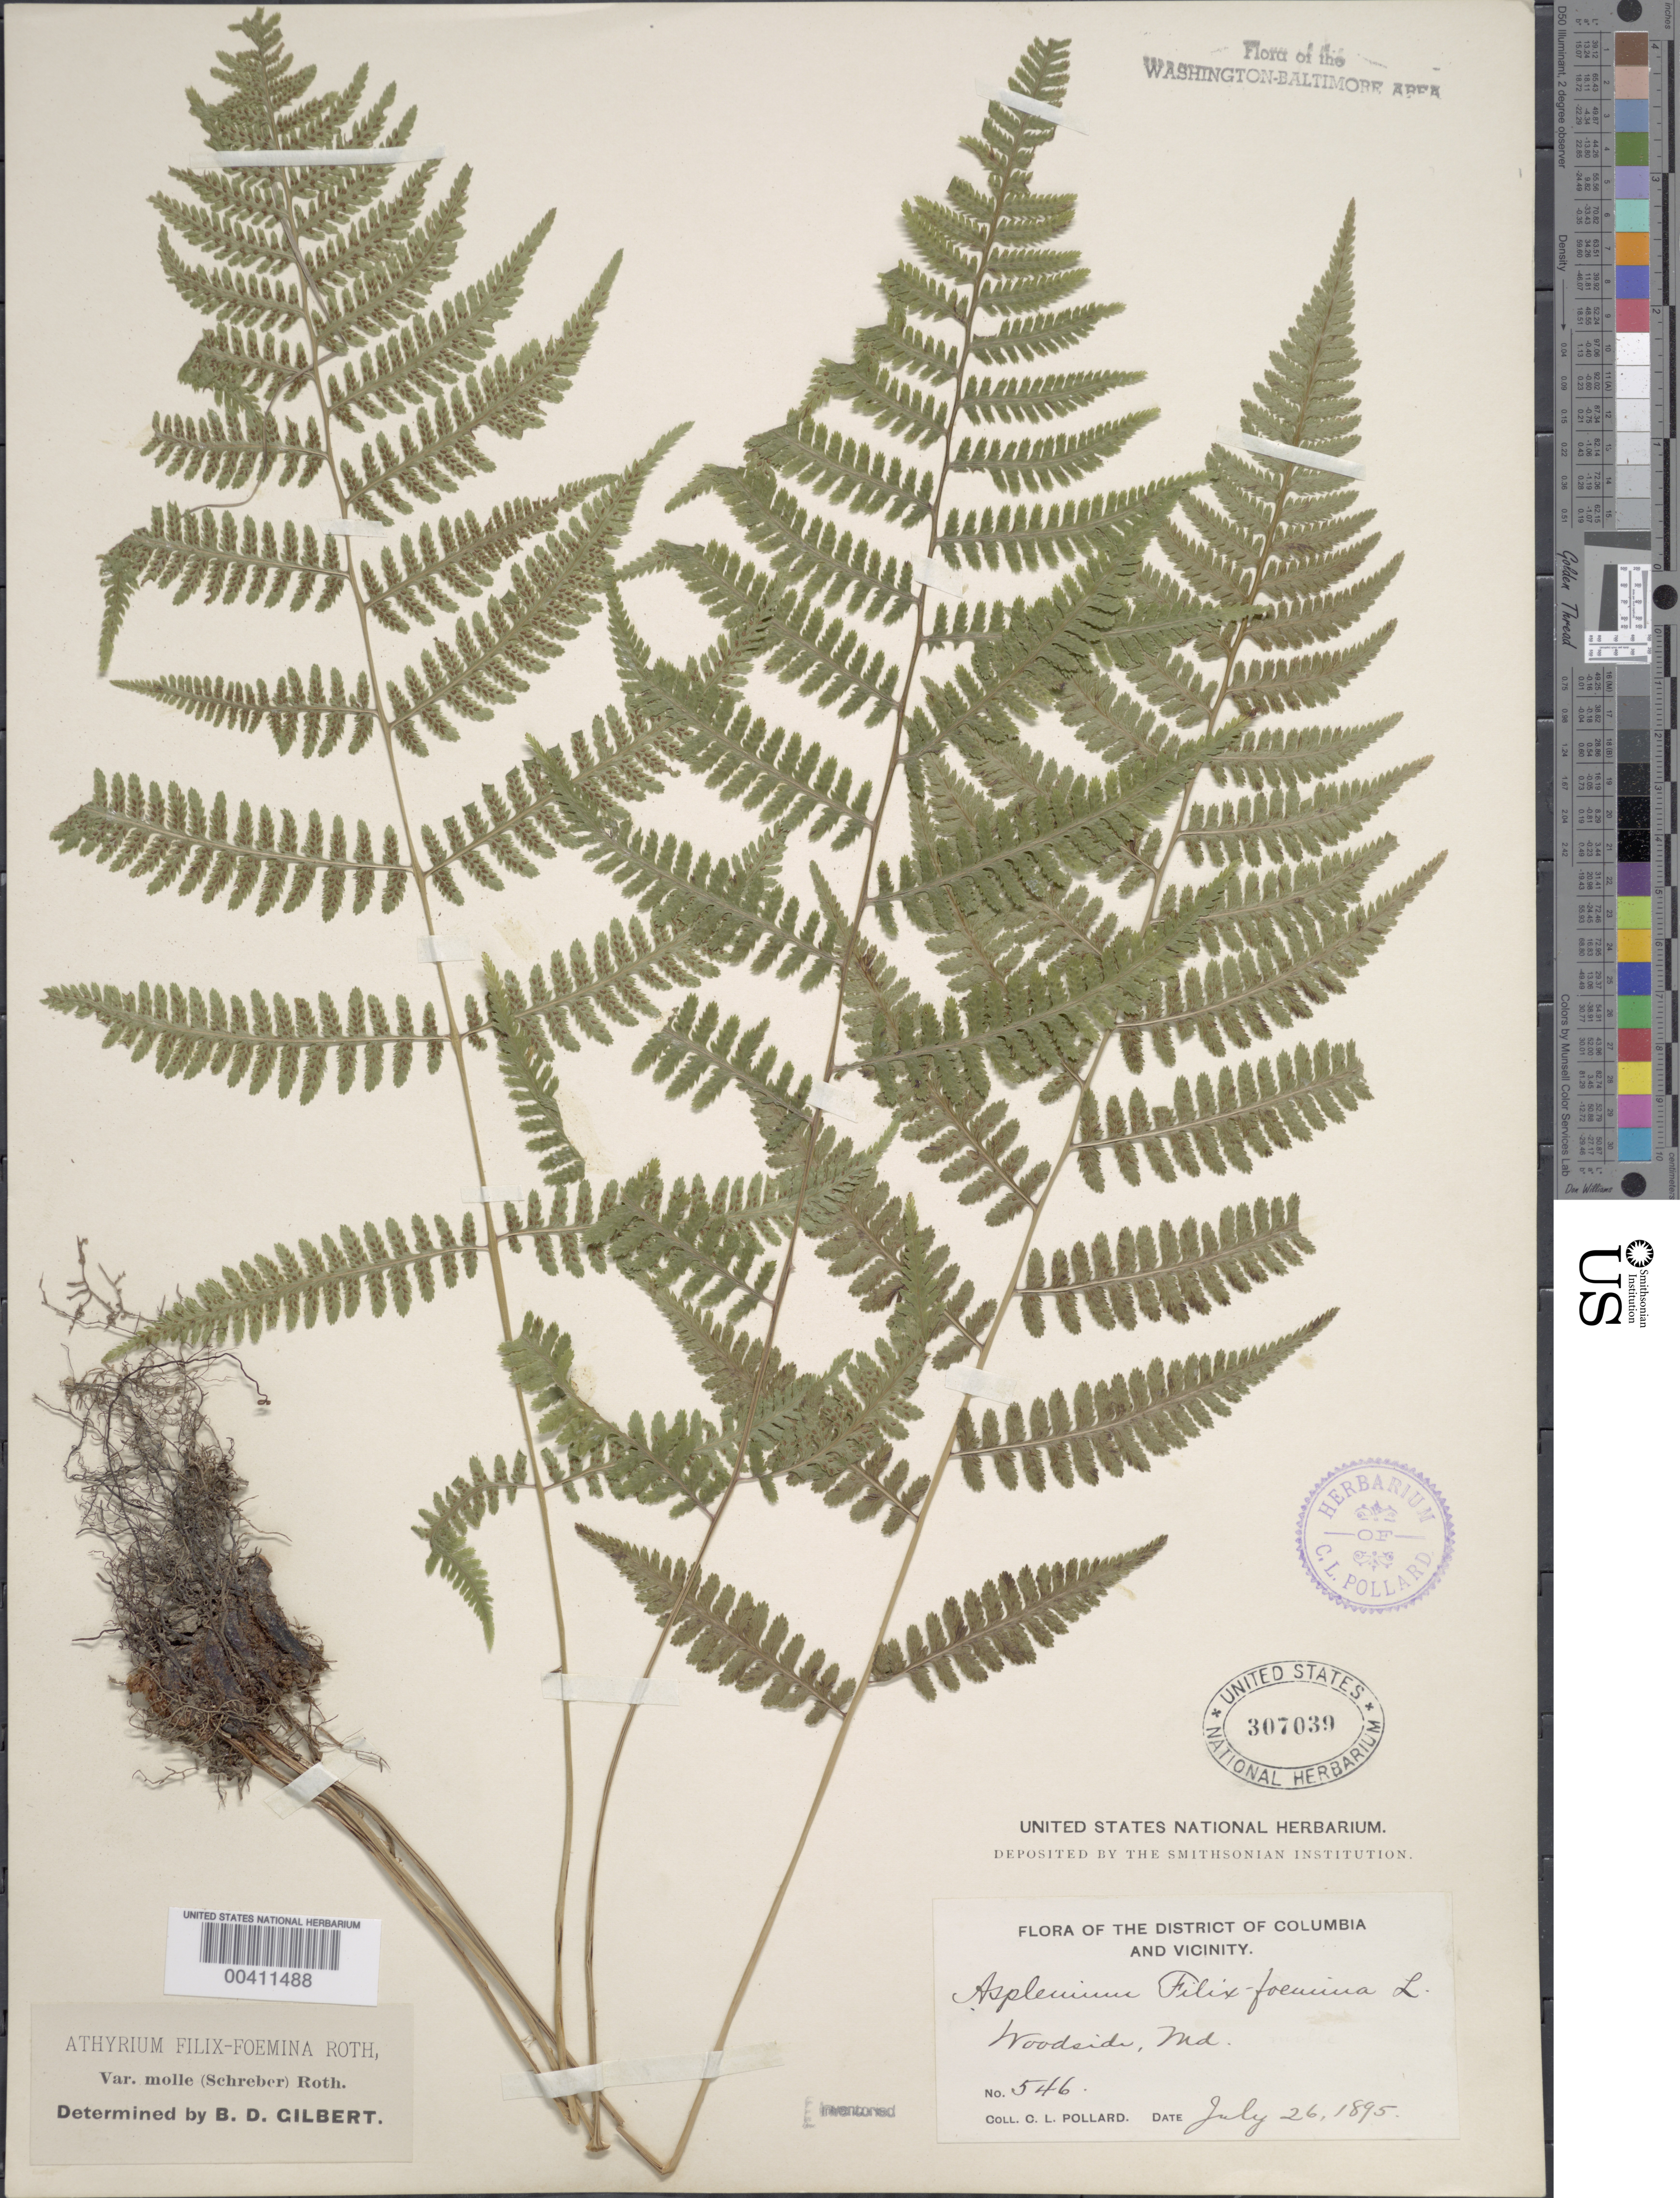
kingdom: Plantae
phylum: Tracheophyta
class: Polypodiopsida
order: Polypodiales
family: Athyriaceae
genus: Athyrium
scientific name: Athyrium filix-femina var. asplenioides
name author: (Michx.) Farw.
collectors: C. L. Pollard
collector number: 546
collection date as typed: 26 Jul 1895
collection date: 1895-07-26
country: United States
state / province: Maryland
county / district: Montgomery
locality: Woodside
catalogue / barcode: US 307039